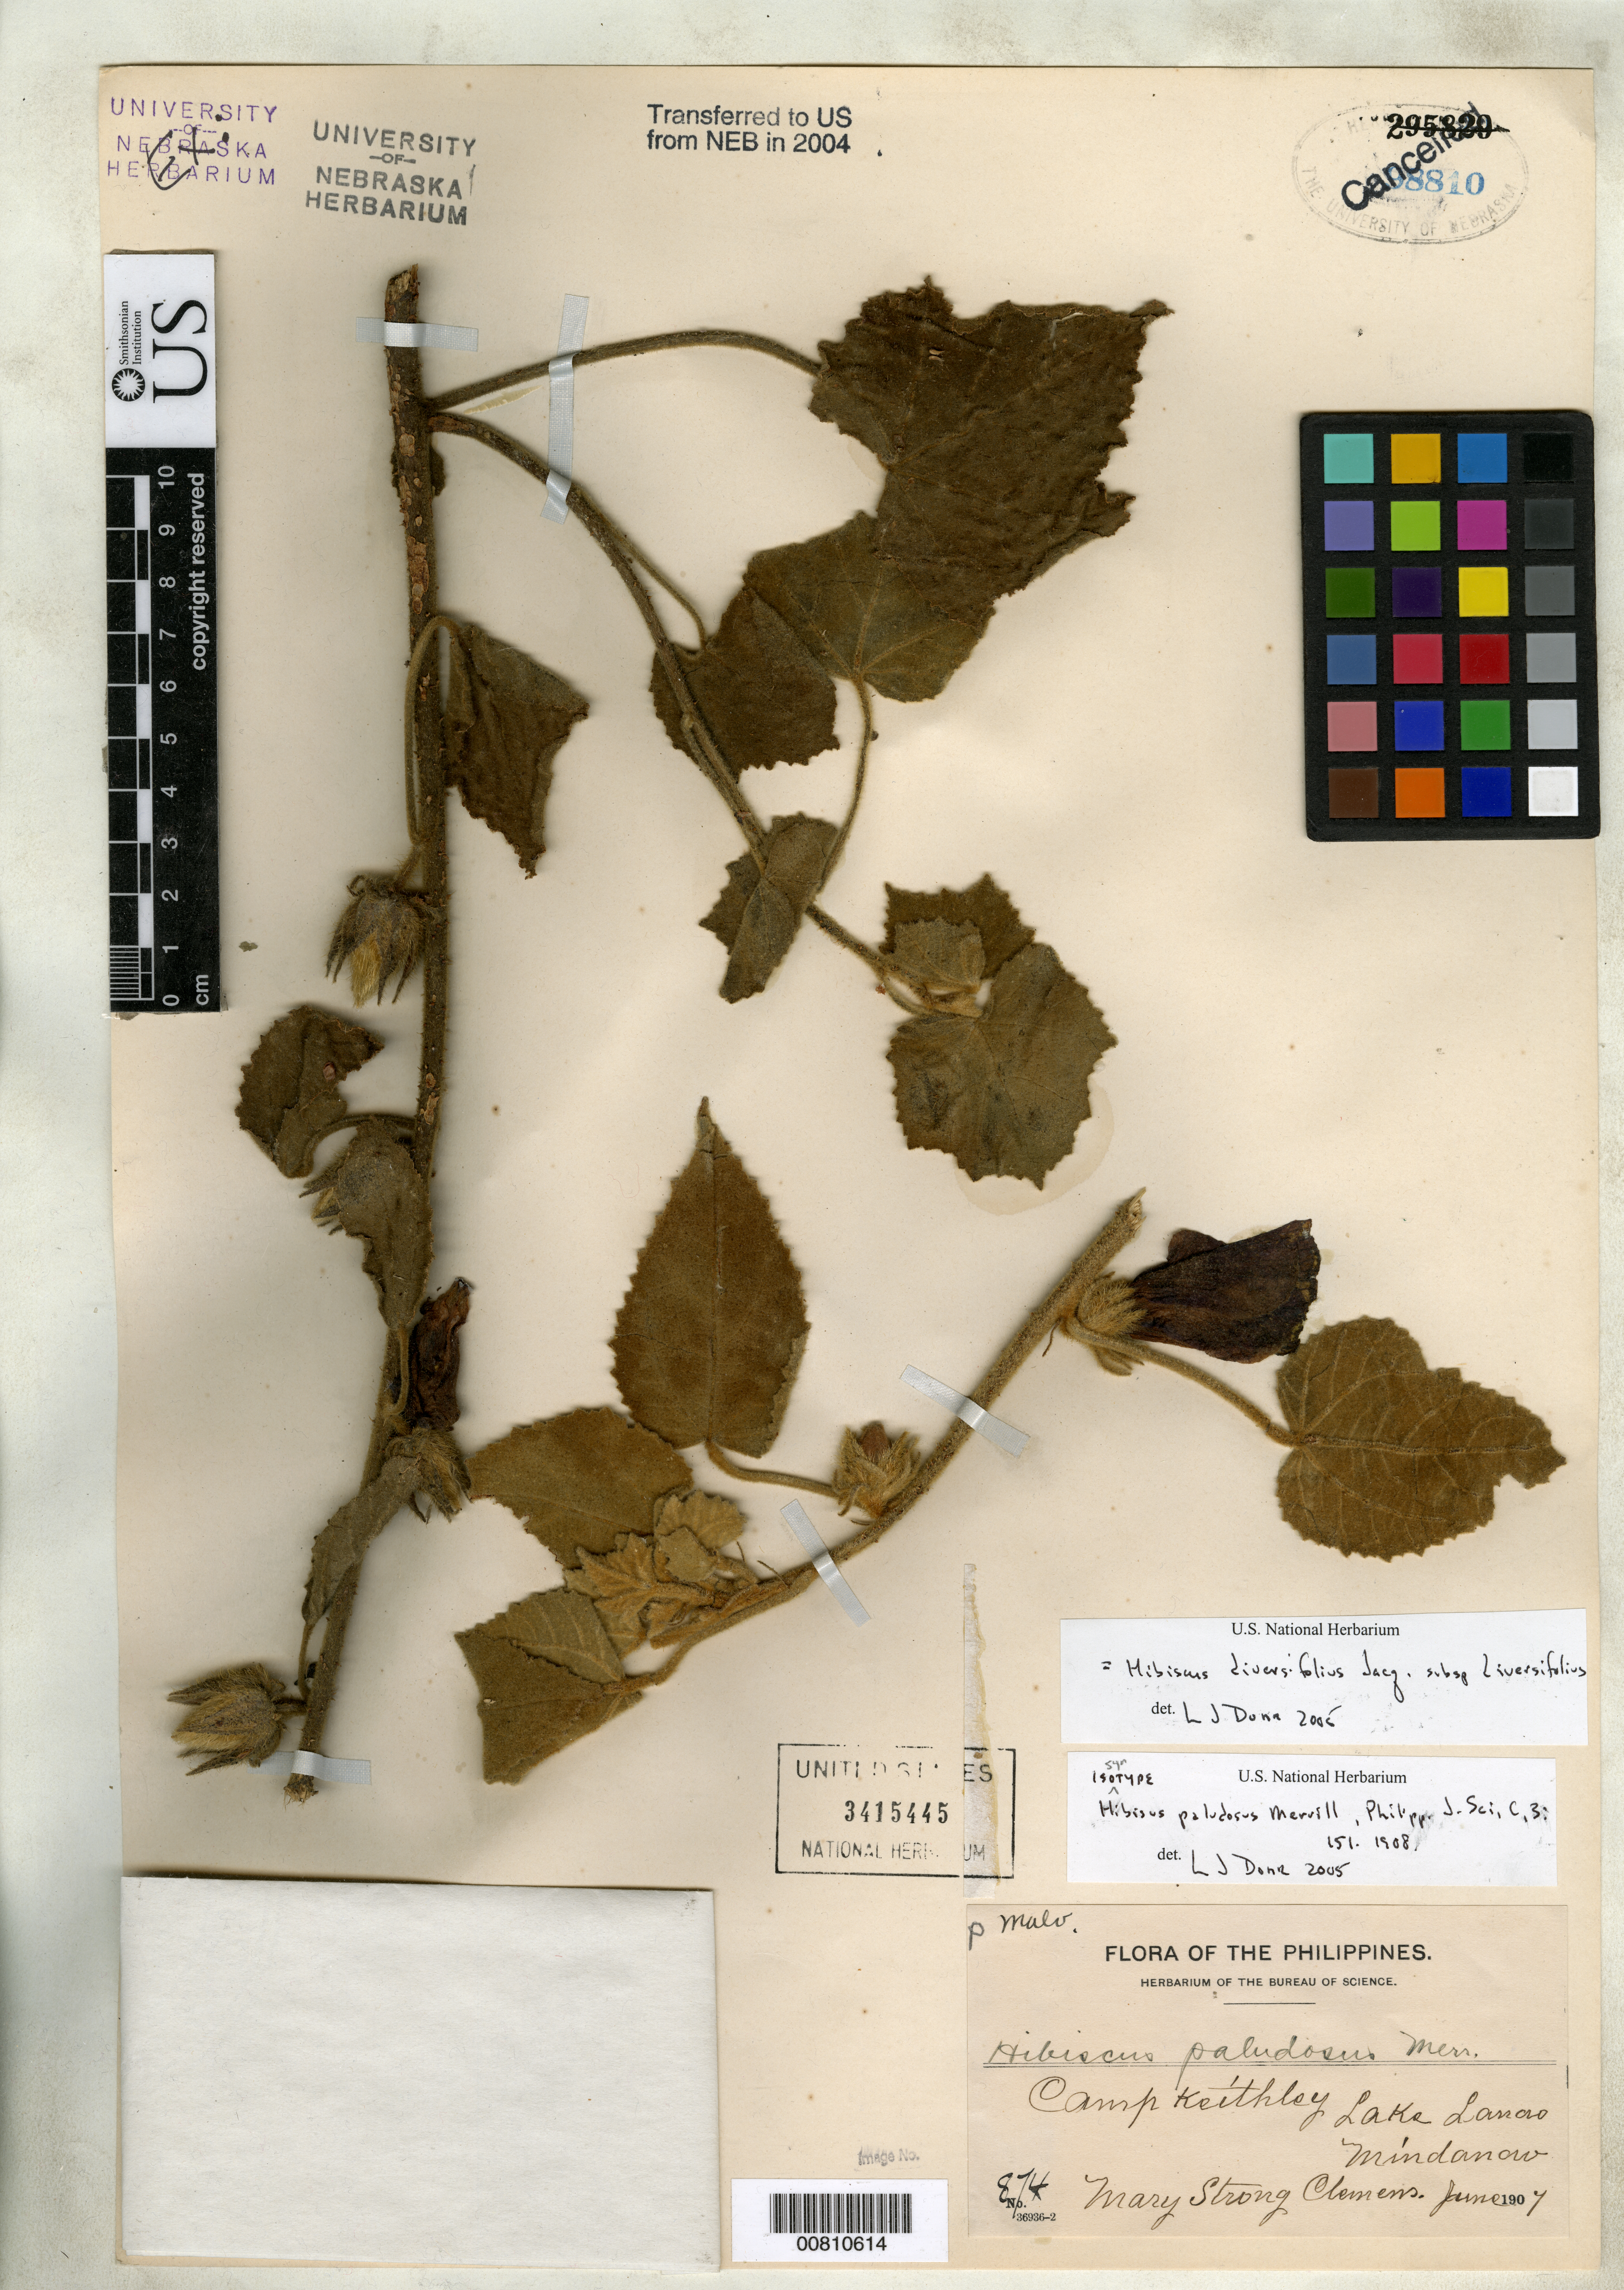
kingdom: Plantae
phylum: Tracheophyta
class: Magnoliopsida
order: Malvales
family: Malvaceae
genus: Hibiscus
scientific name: Hibiscus paludosus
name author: Merr.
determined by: Dorr, L. J., (BOT), Smithsonian Institution - National Museum of Natural History (UNITED STATES)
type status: Isosyntype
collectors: M. S. Clemens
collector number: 874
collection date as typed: Jun 1907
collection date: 1907-06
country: Philippines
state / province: Caraga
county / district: Surigao del Sur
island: Mindanao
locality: Camp Keithley, Lake Lanao, Mindanao.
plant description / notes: Protologue, "Mrs. Clemens 874, November, 1906, also without numbers, January and June, 1907, in swamps."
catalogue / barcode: US 3415445